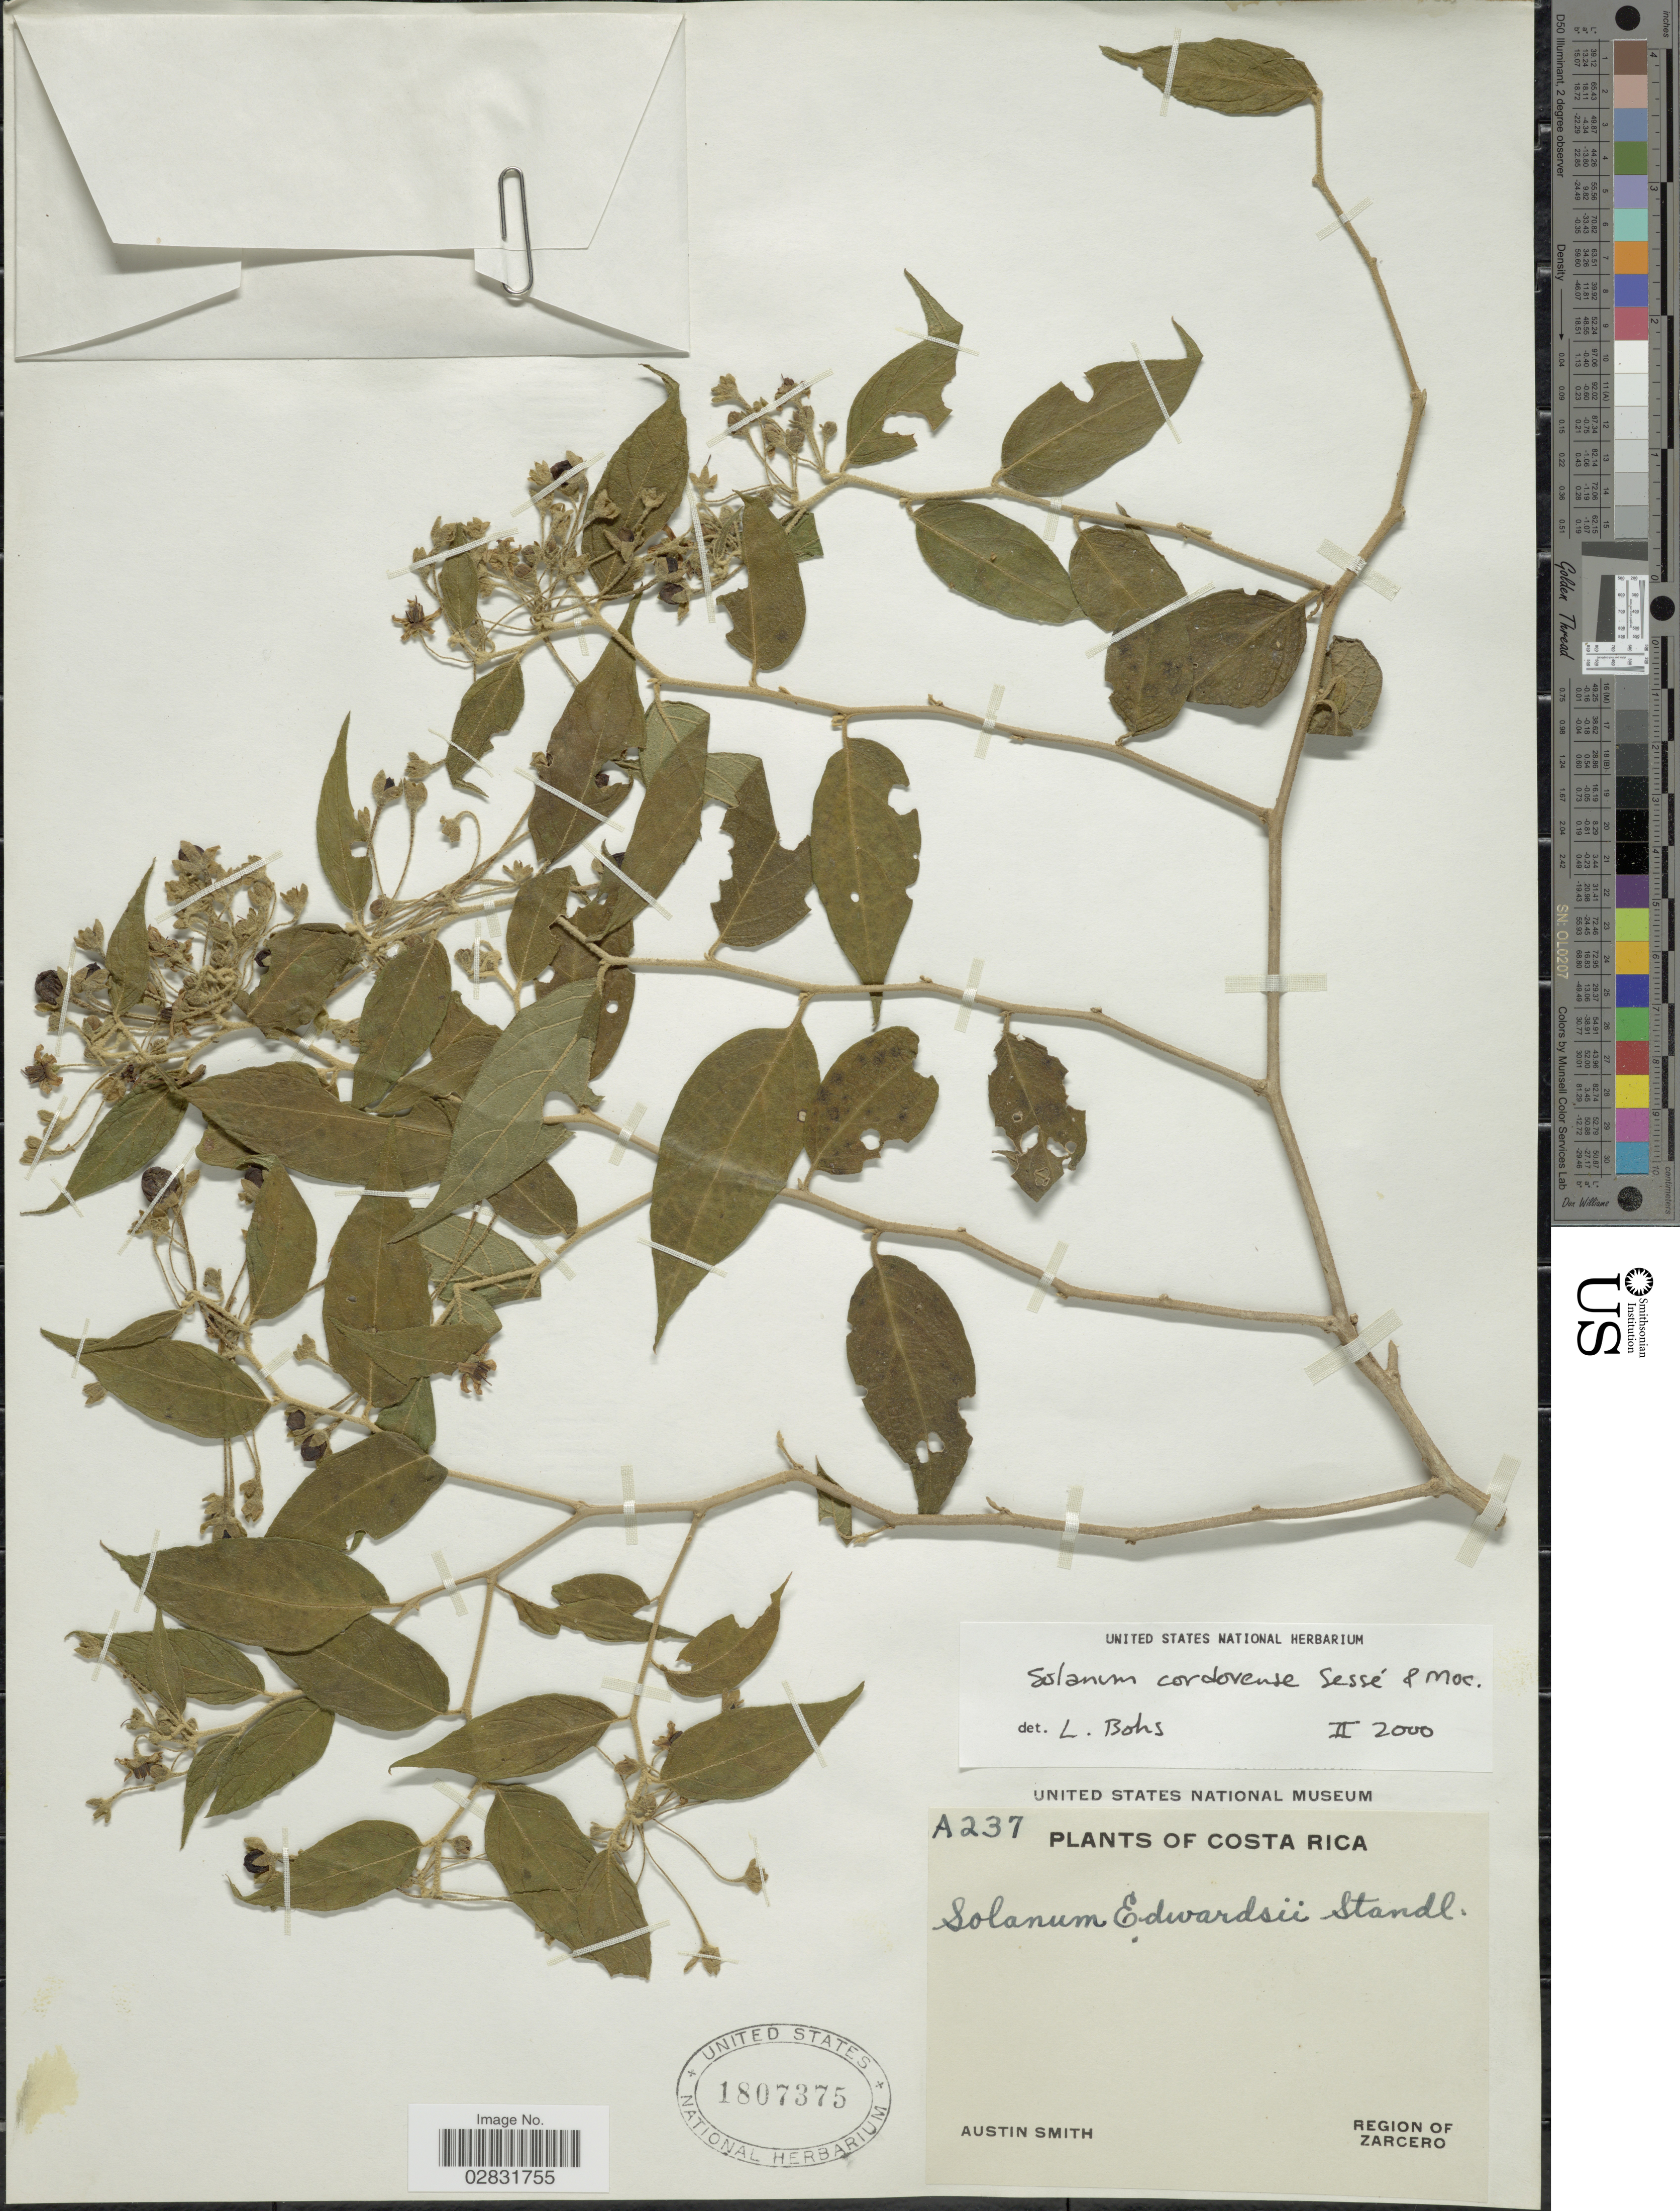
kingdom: Plantae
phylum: Tracheophyta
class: Magnoliopsida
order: Solanales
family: Solanaceae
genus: Solanum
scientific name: Solanum cordovense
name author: Sessé & Moc.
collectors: Aust P. Smith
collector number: A237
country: Costa Rica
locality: Region of Zarcero.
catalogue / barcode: US 1807375